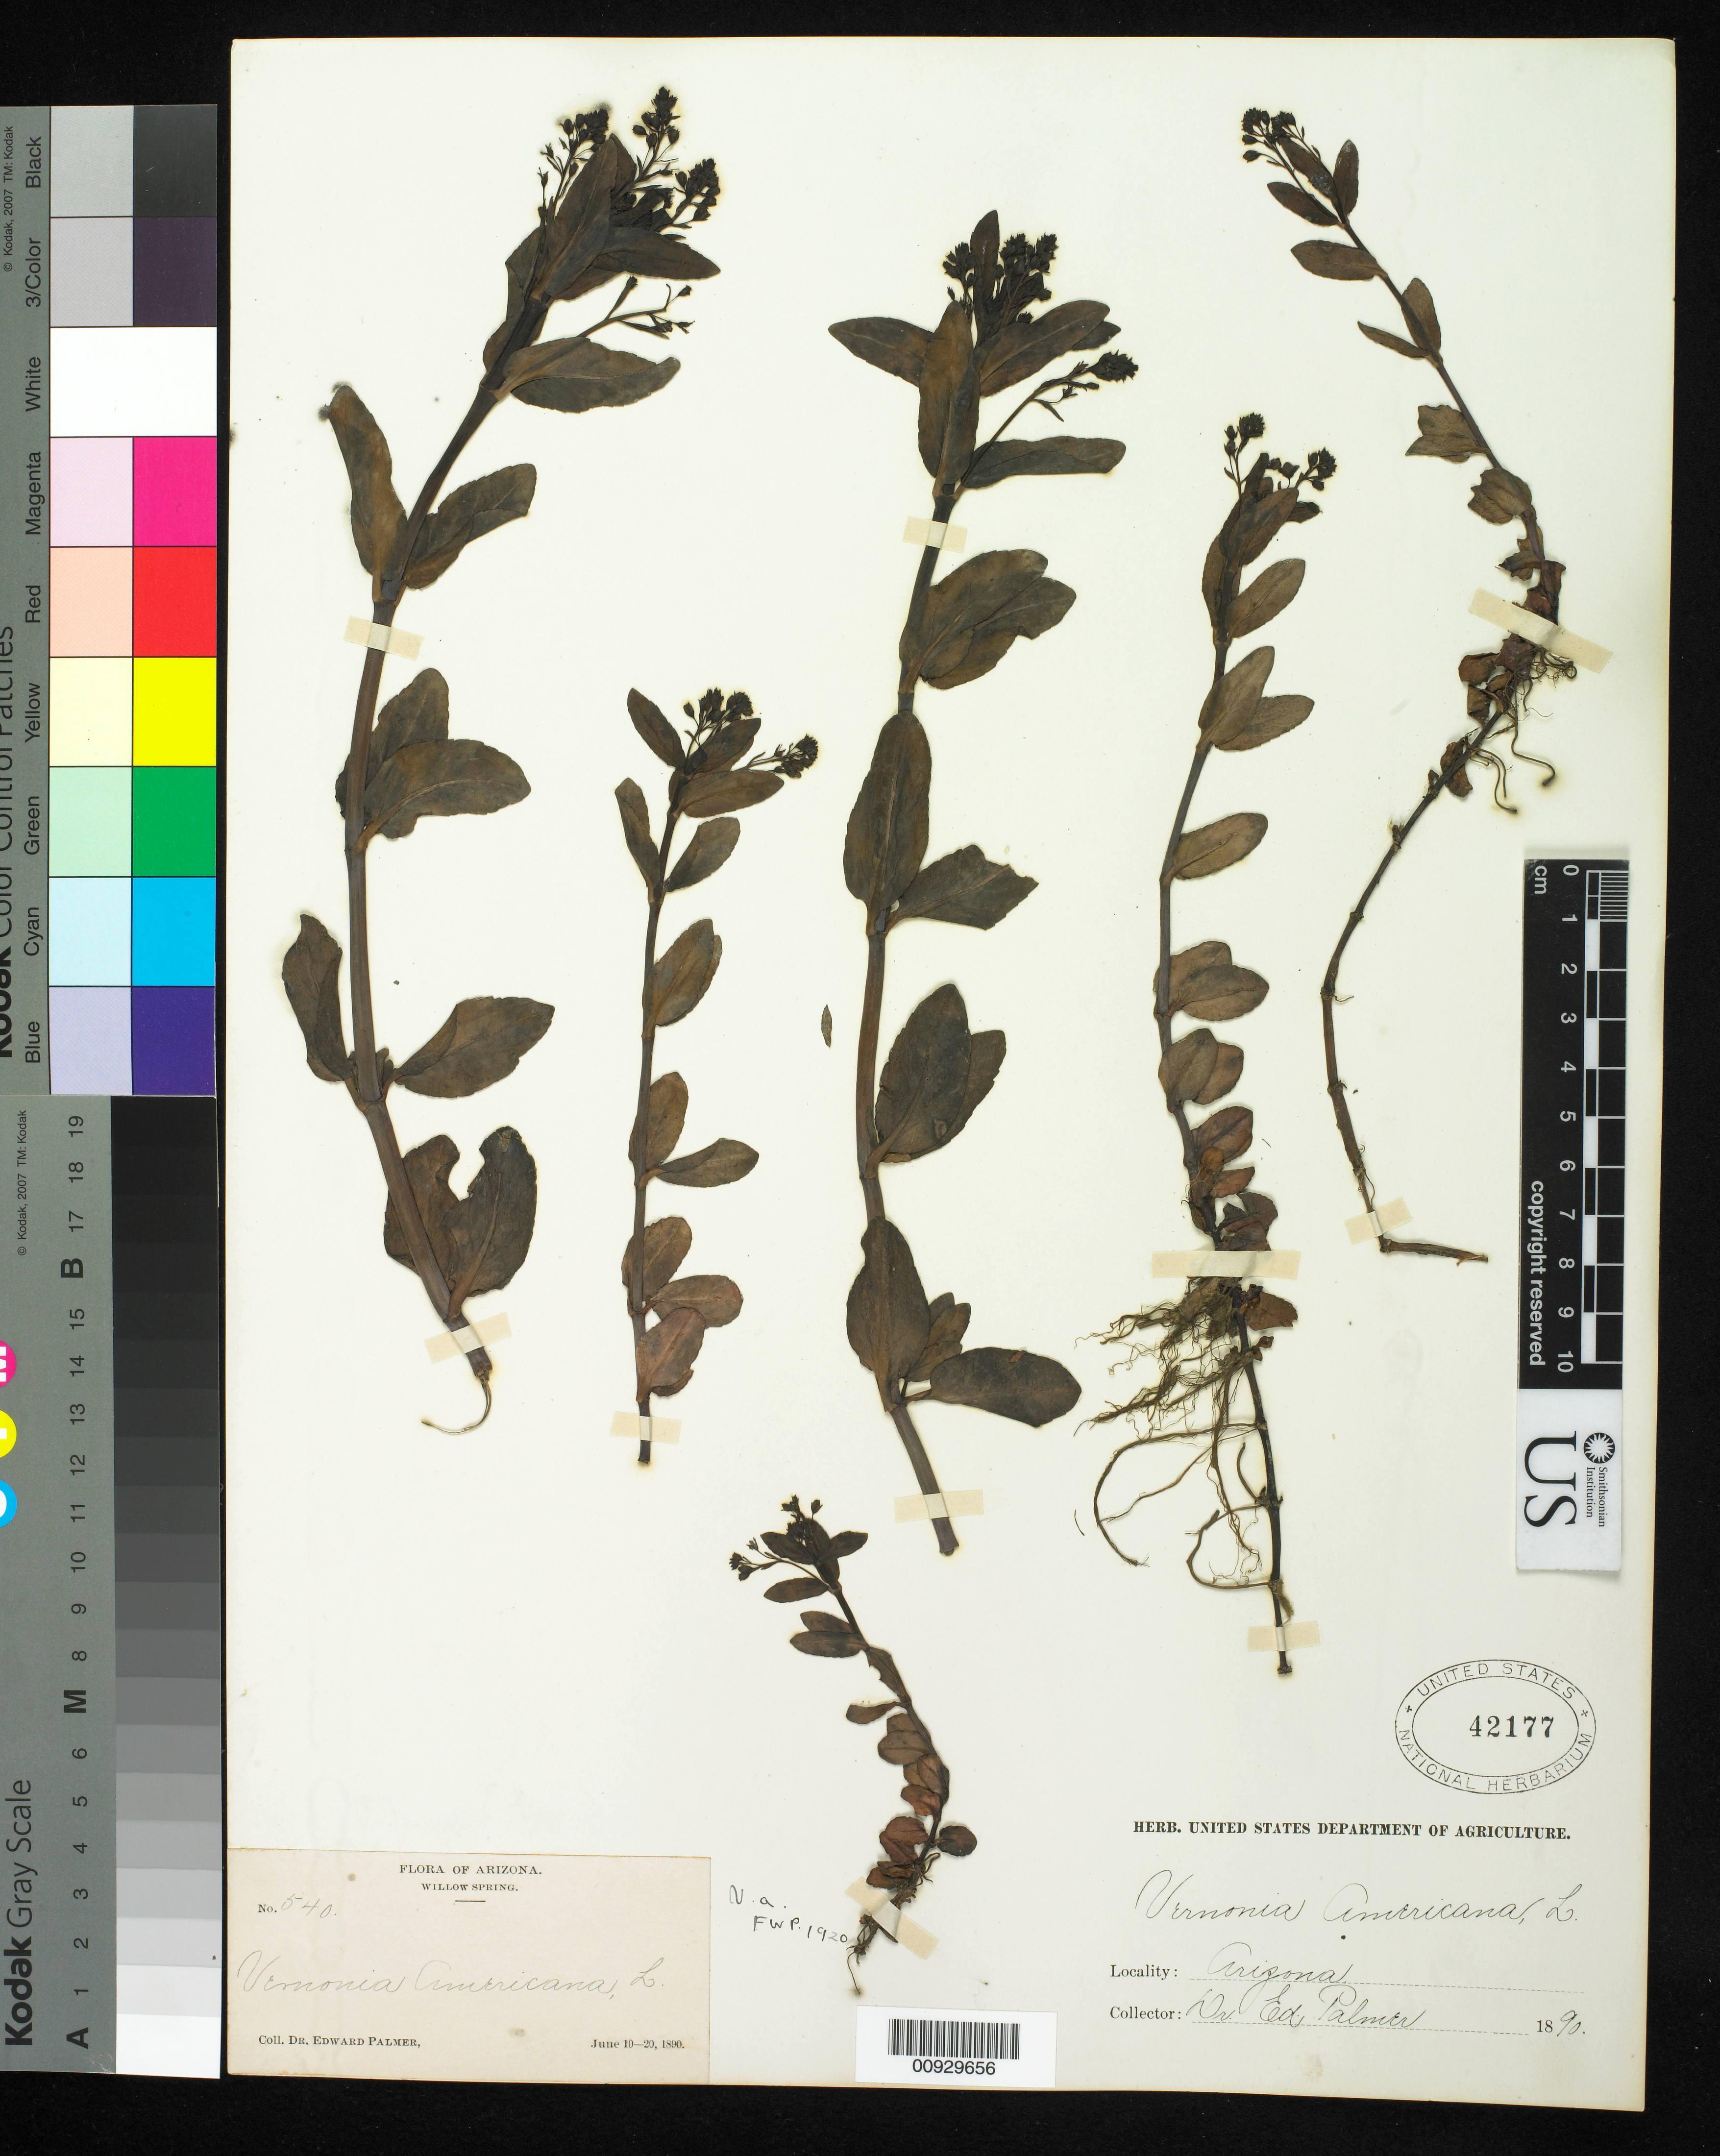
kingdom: Plantae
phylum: Tracheophyta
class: Magnoliopsida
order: Lamiales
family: Plantaginaceae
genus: Veronica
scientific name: Veronica americana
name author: Schwein. ex Benth.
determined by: Pennell, F. W.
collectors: E. Palmer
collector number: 540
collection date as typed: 10 Jun 1890 to 20 Jun 1890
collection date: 1890-06-10/1890-06-20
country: United States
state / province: Arizona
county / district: Yavapai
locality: Willow Spring.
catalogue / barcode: US 42177